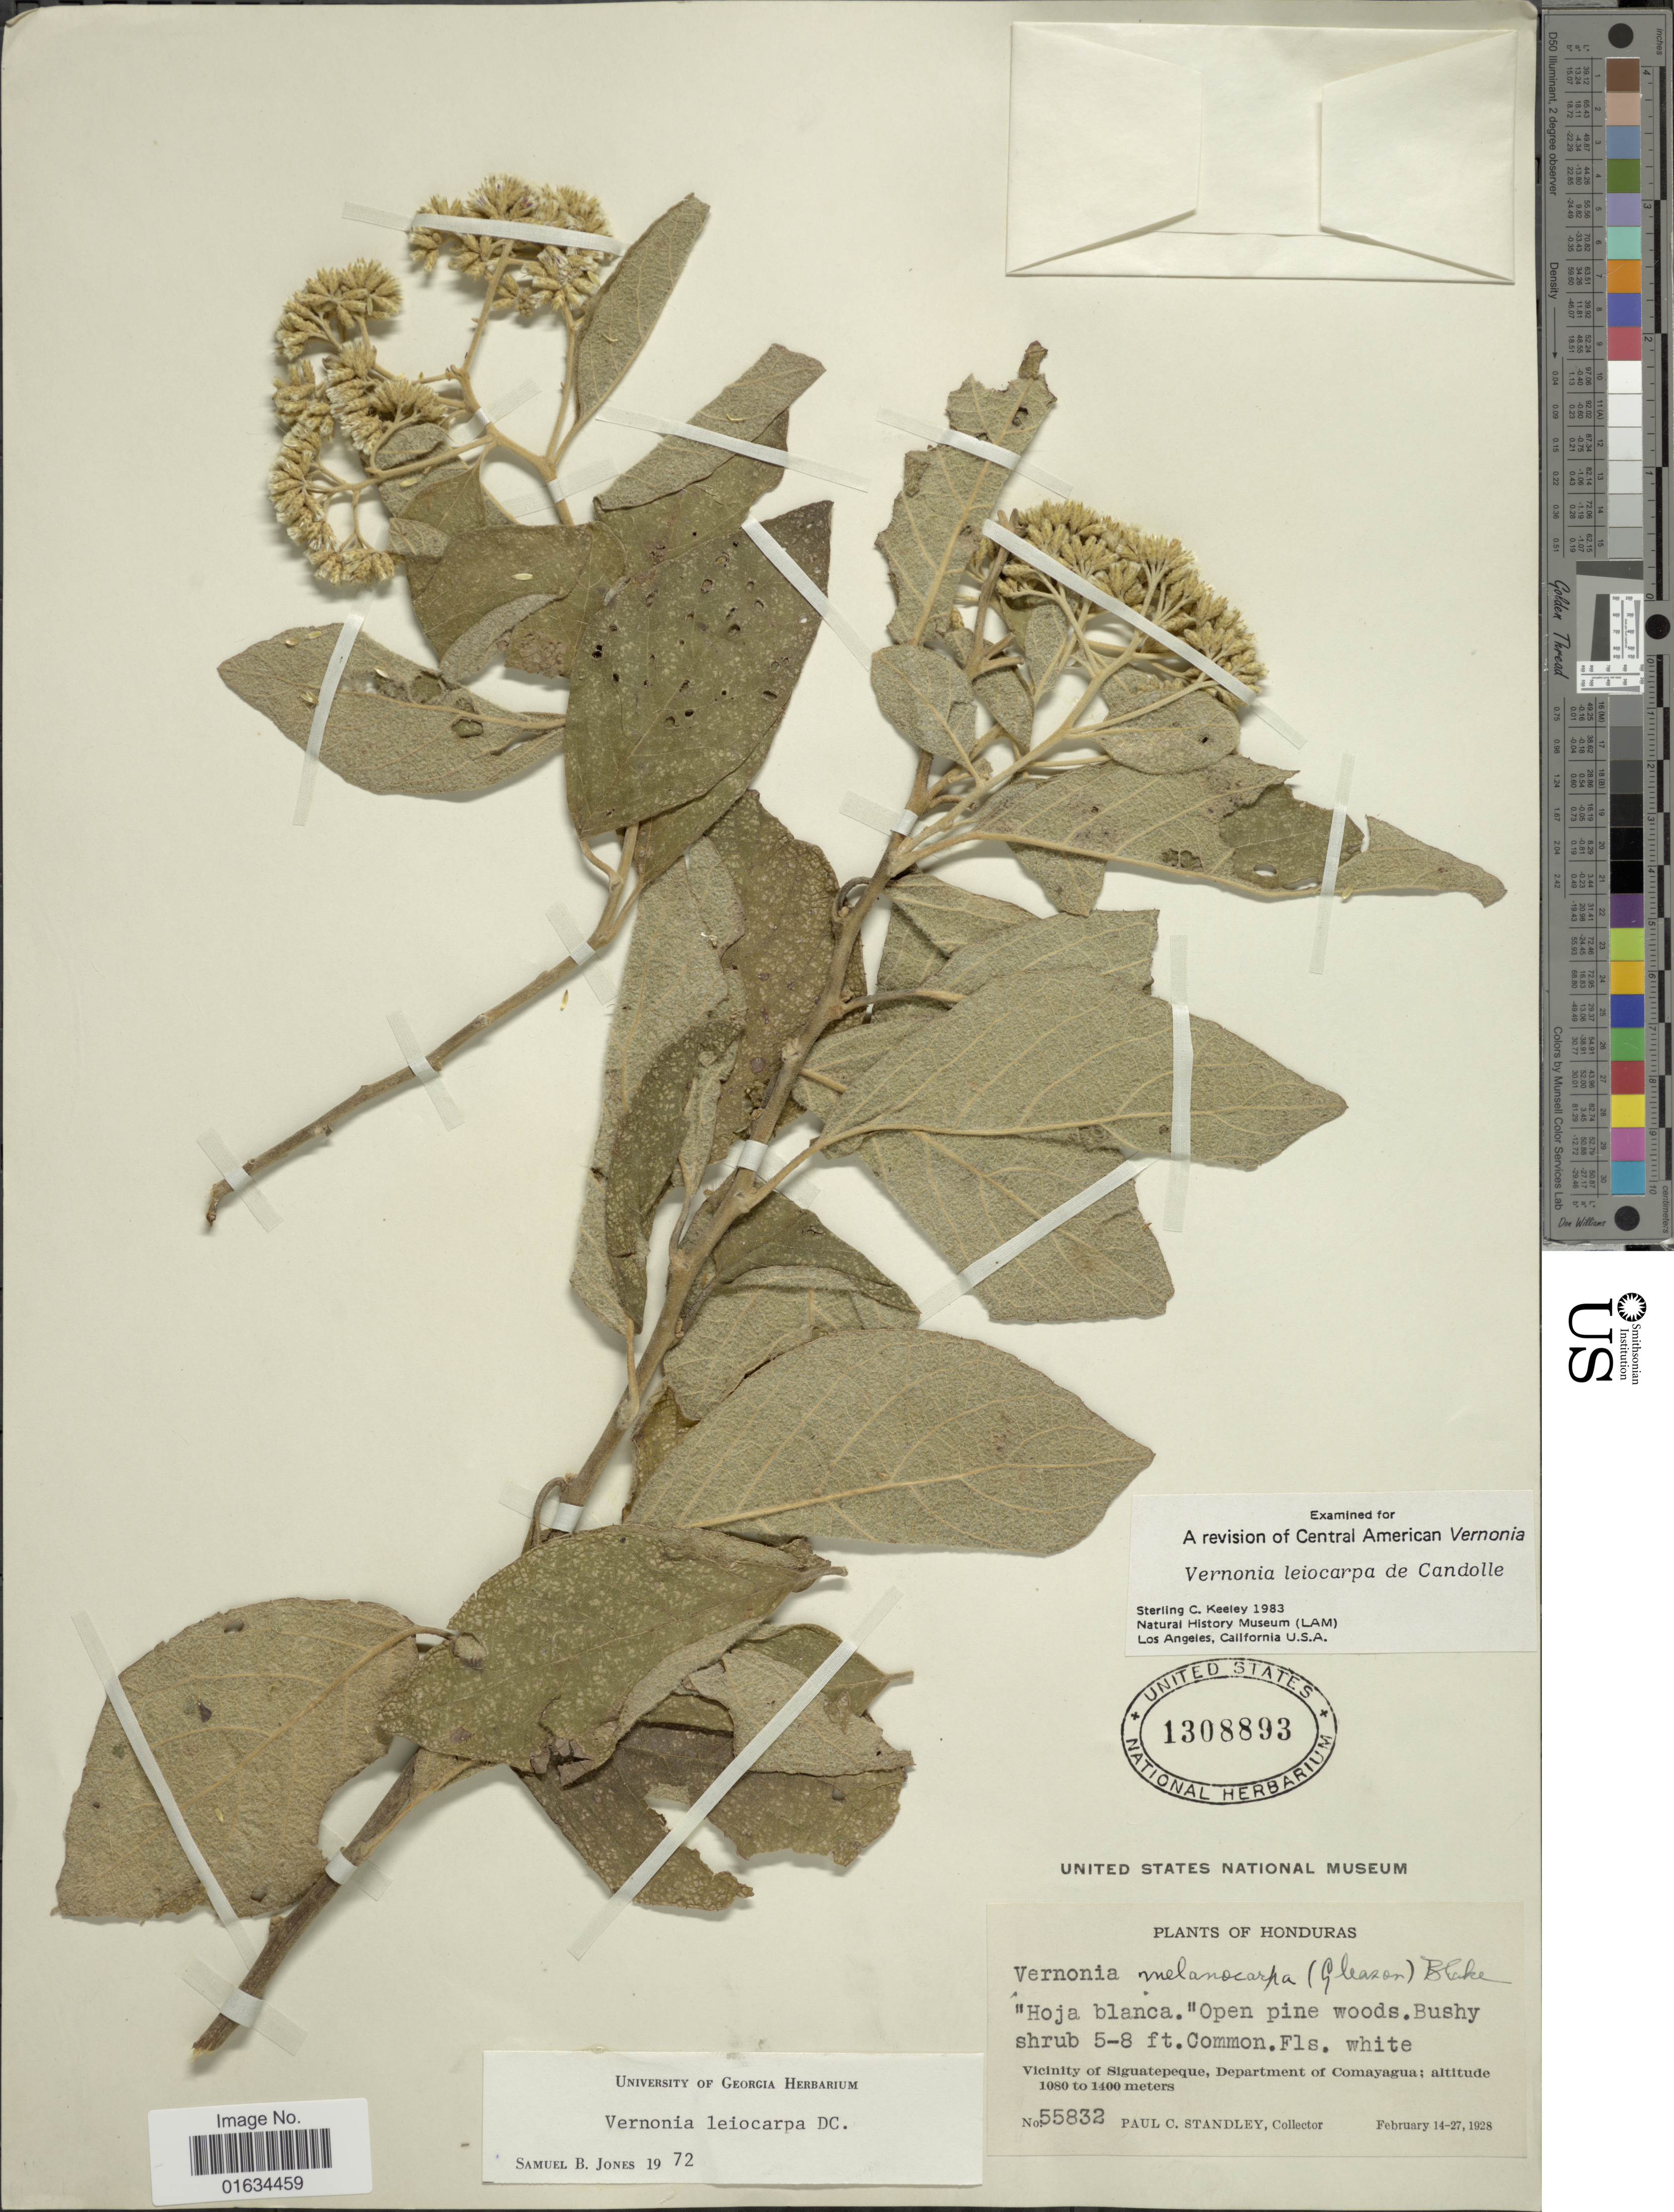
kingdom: Plantae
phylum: Tracheophyta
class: Magnoliopsida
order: Asterales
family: Asteraceae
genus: Eremosis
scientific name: Eremosis leiocarpa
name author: (DC.) Gleason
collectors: P. C. Standley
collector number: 55832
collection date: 1928-02-14/1928-02-27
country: Honduras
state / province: Comayagua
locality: Vicinity of Siguatepeque, Department of Comayagua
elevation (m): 1080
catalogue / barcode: US 1308893